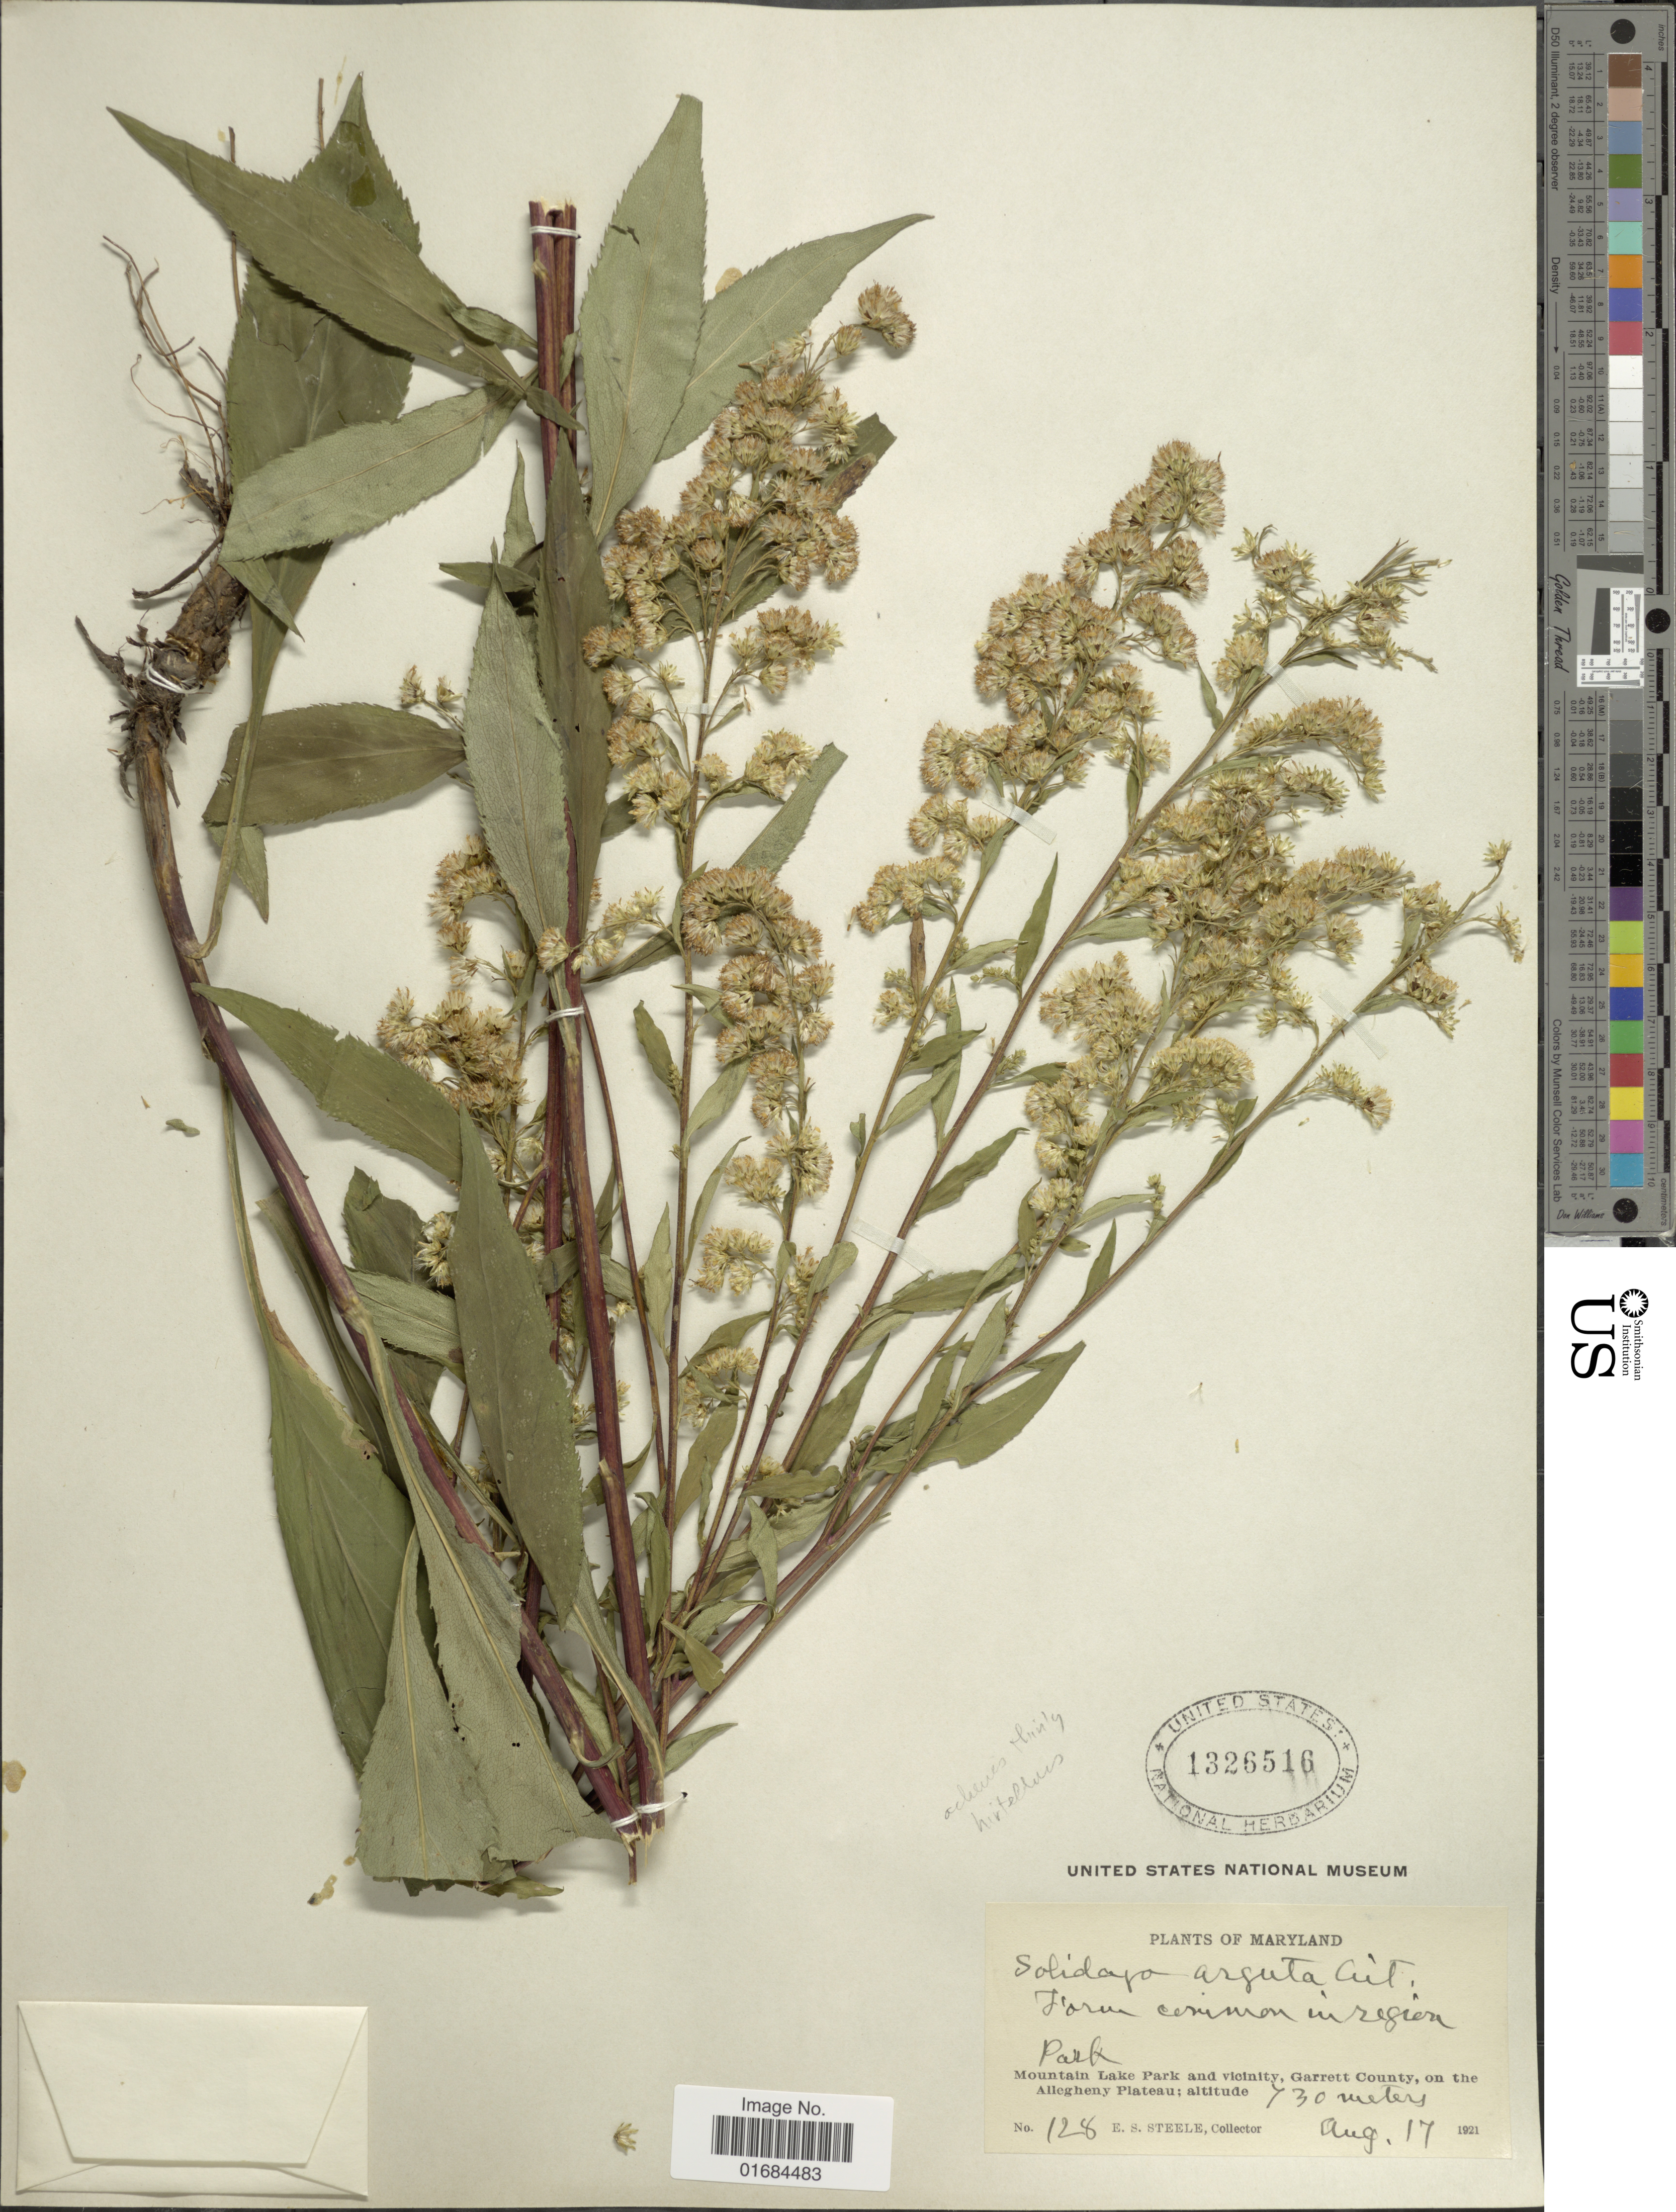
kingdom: Plantae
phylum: Tracheophyta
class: Magnoliopsida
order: Asterales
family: Asteraceae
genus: Solidago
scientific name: Solidago arguta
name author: Aiton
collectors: E. Steele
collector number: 128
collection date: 1921-08-17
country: United States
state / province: Maryland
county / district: Garrett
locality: Park, Mountain Lake Park and Vicinity, Garrett County, on the Allegheny Plateau.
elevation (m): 730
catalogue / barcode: US 1326516